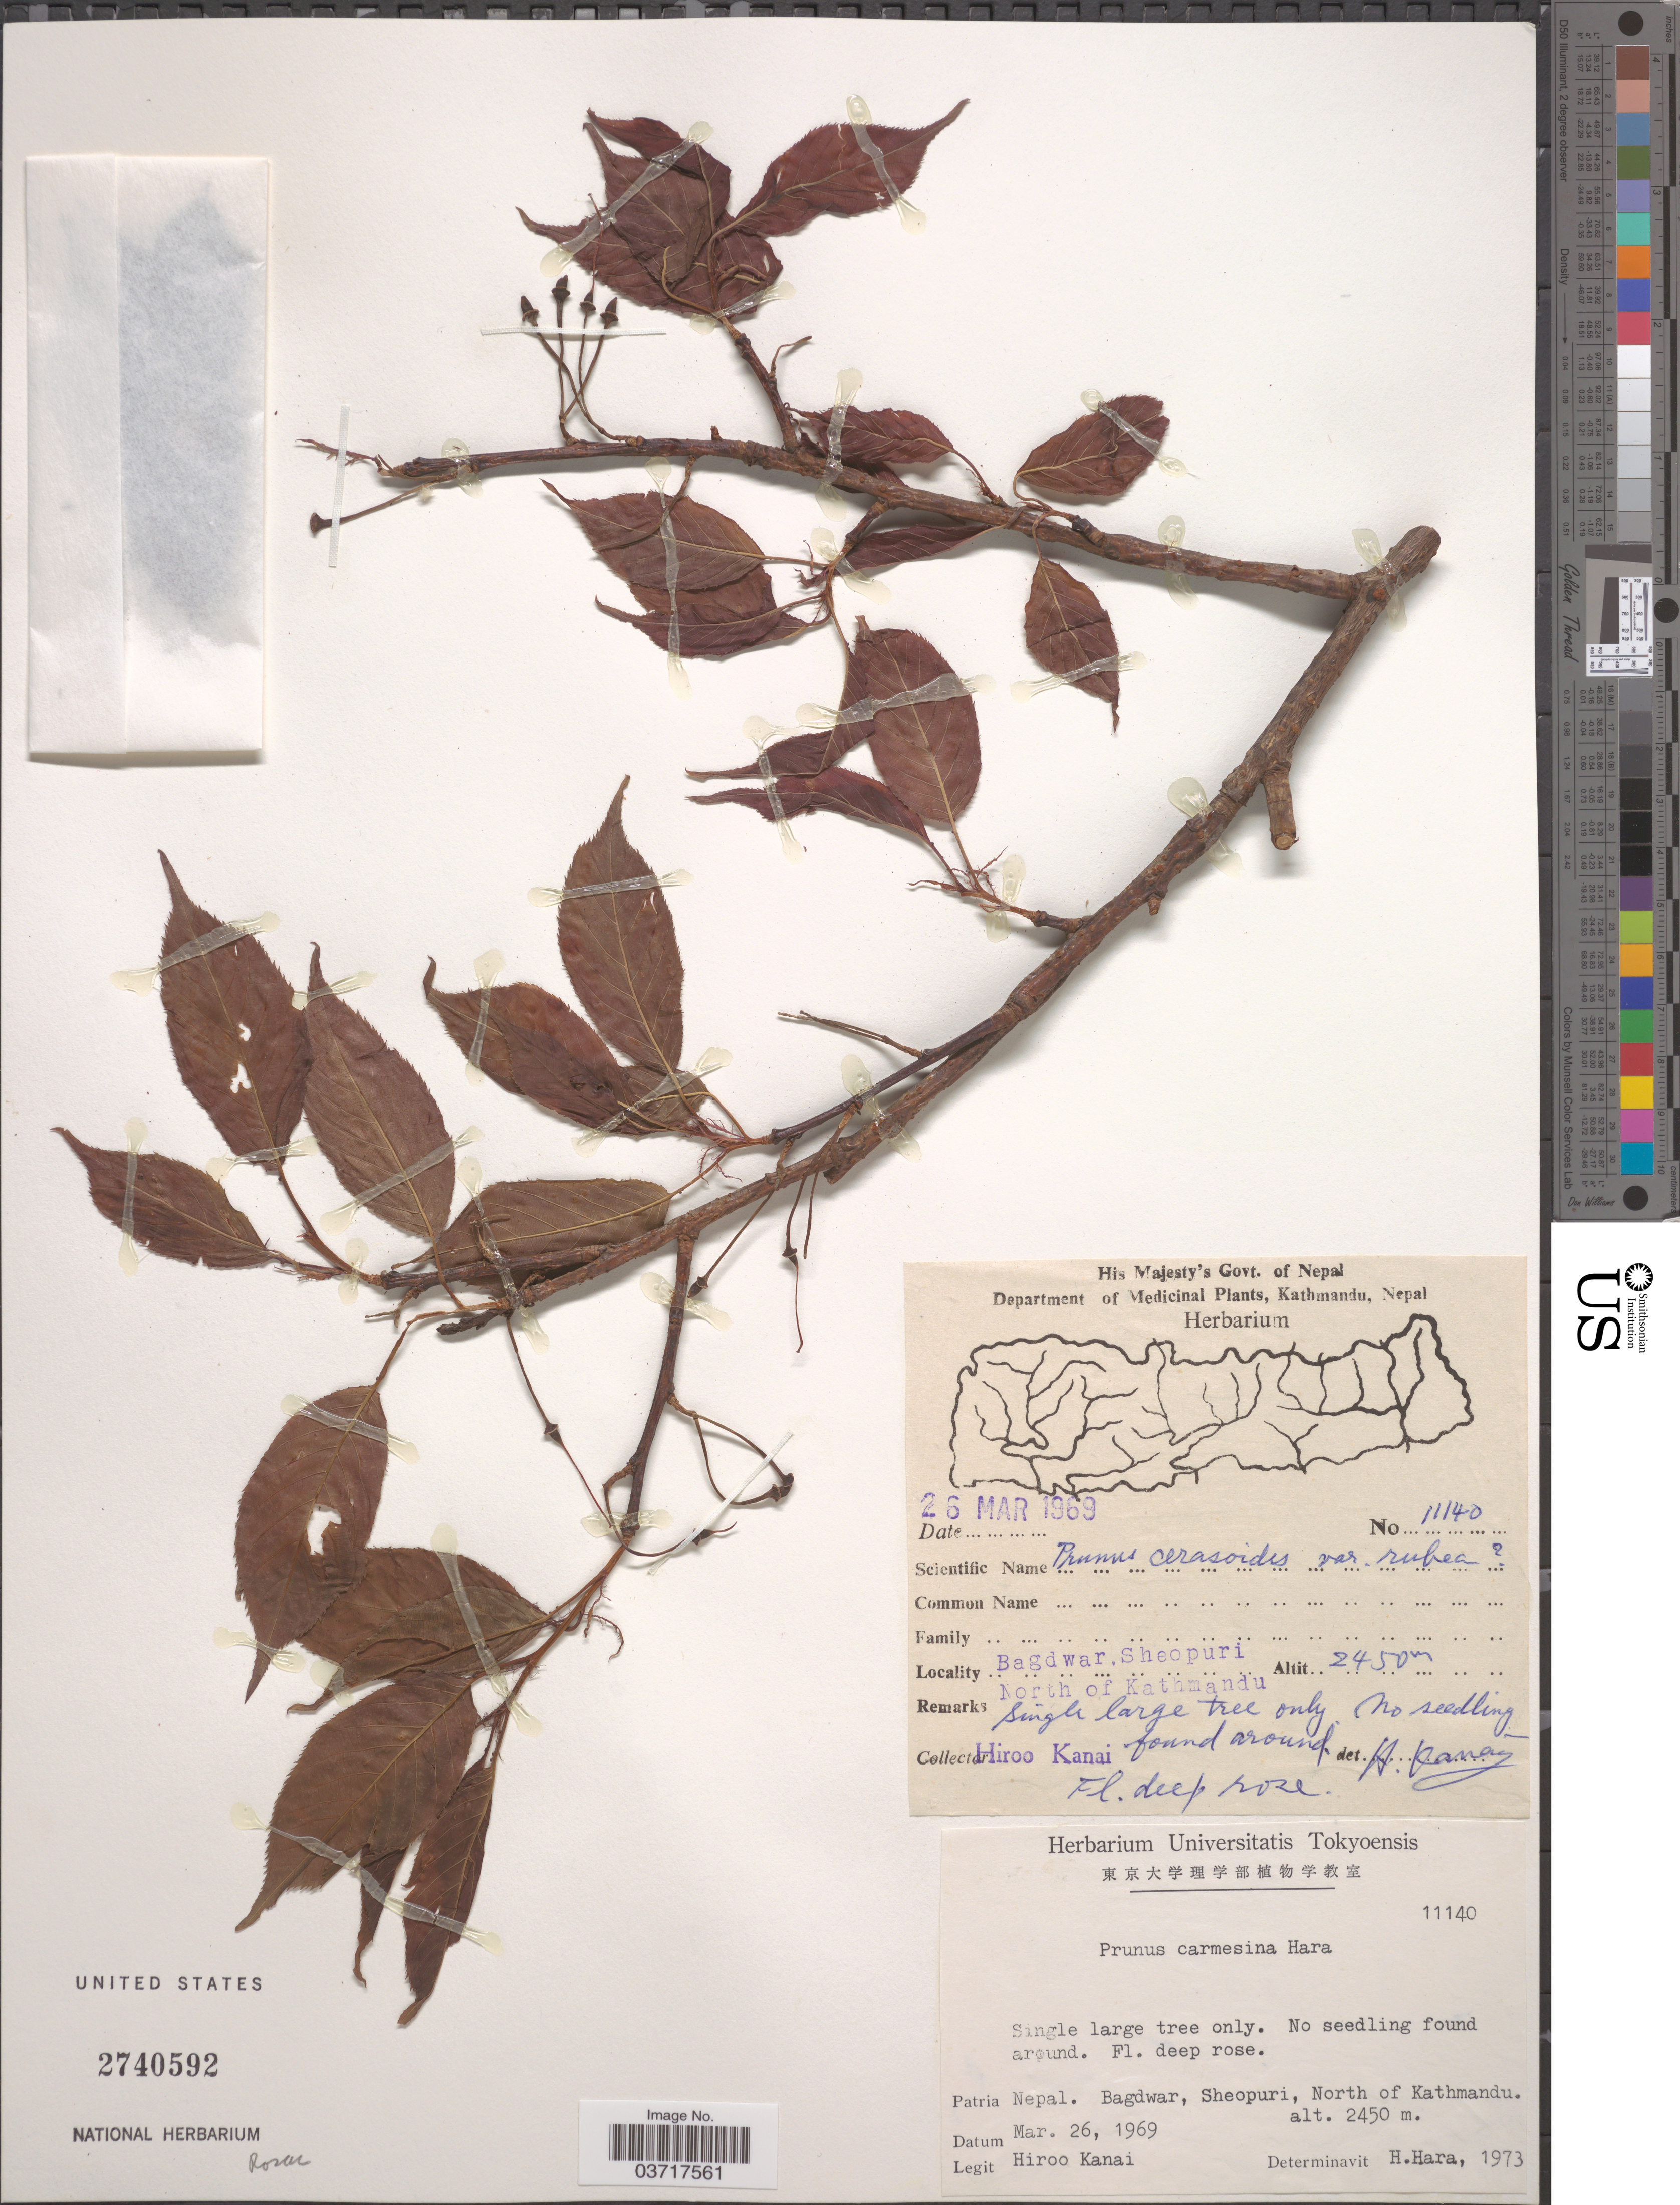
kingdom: Plantae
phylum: Tracheophyta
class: Magnoliopsida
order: Rosales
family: Rosaceae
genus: Prunus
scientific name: Prunus carmesina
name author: Hara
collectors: H. Kanai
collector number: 11140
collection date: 1969-03-26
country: Nepal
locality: Bagdwar, Sheopuri, North of Kathmandu.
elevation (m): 2450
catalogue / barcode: US 2740592